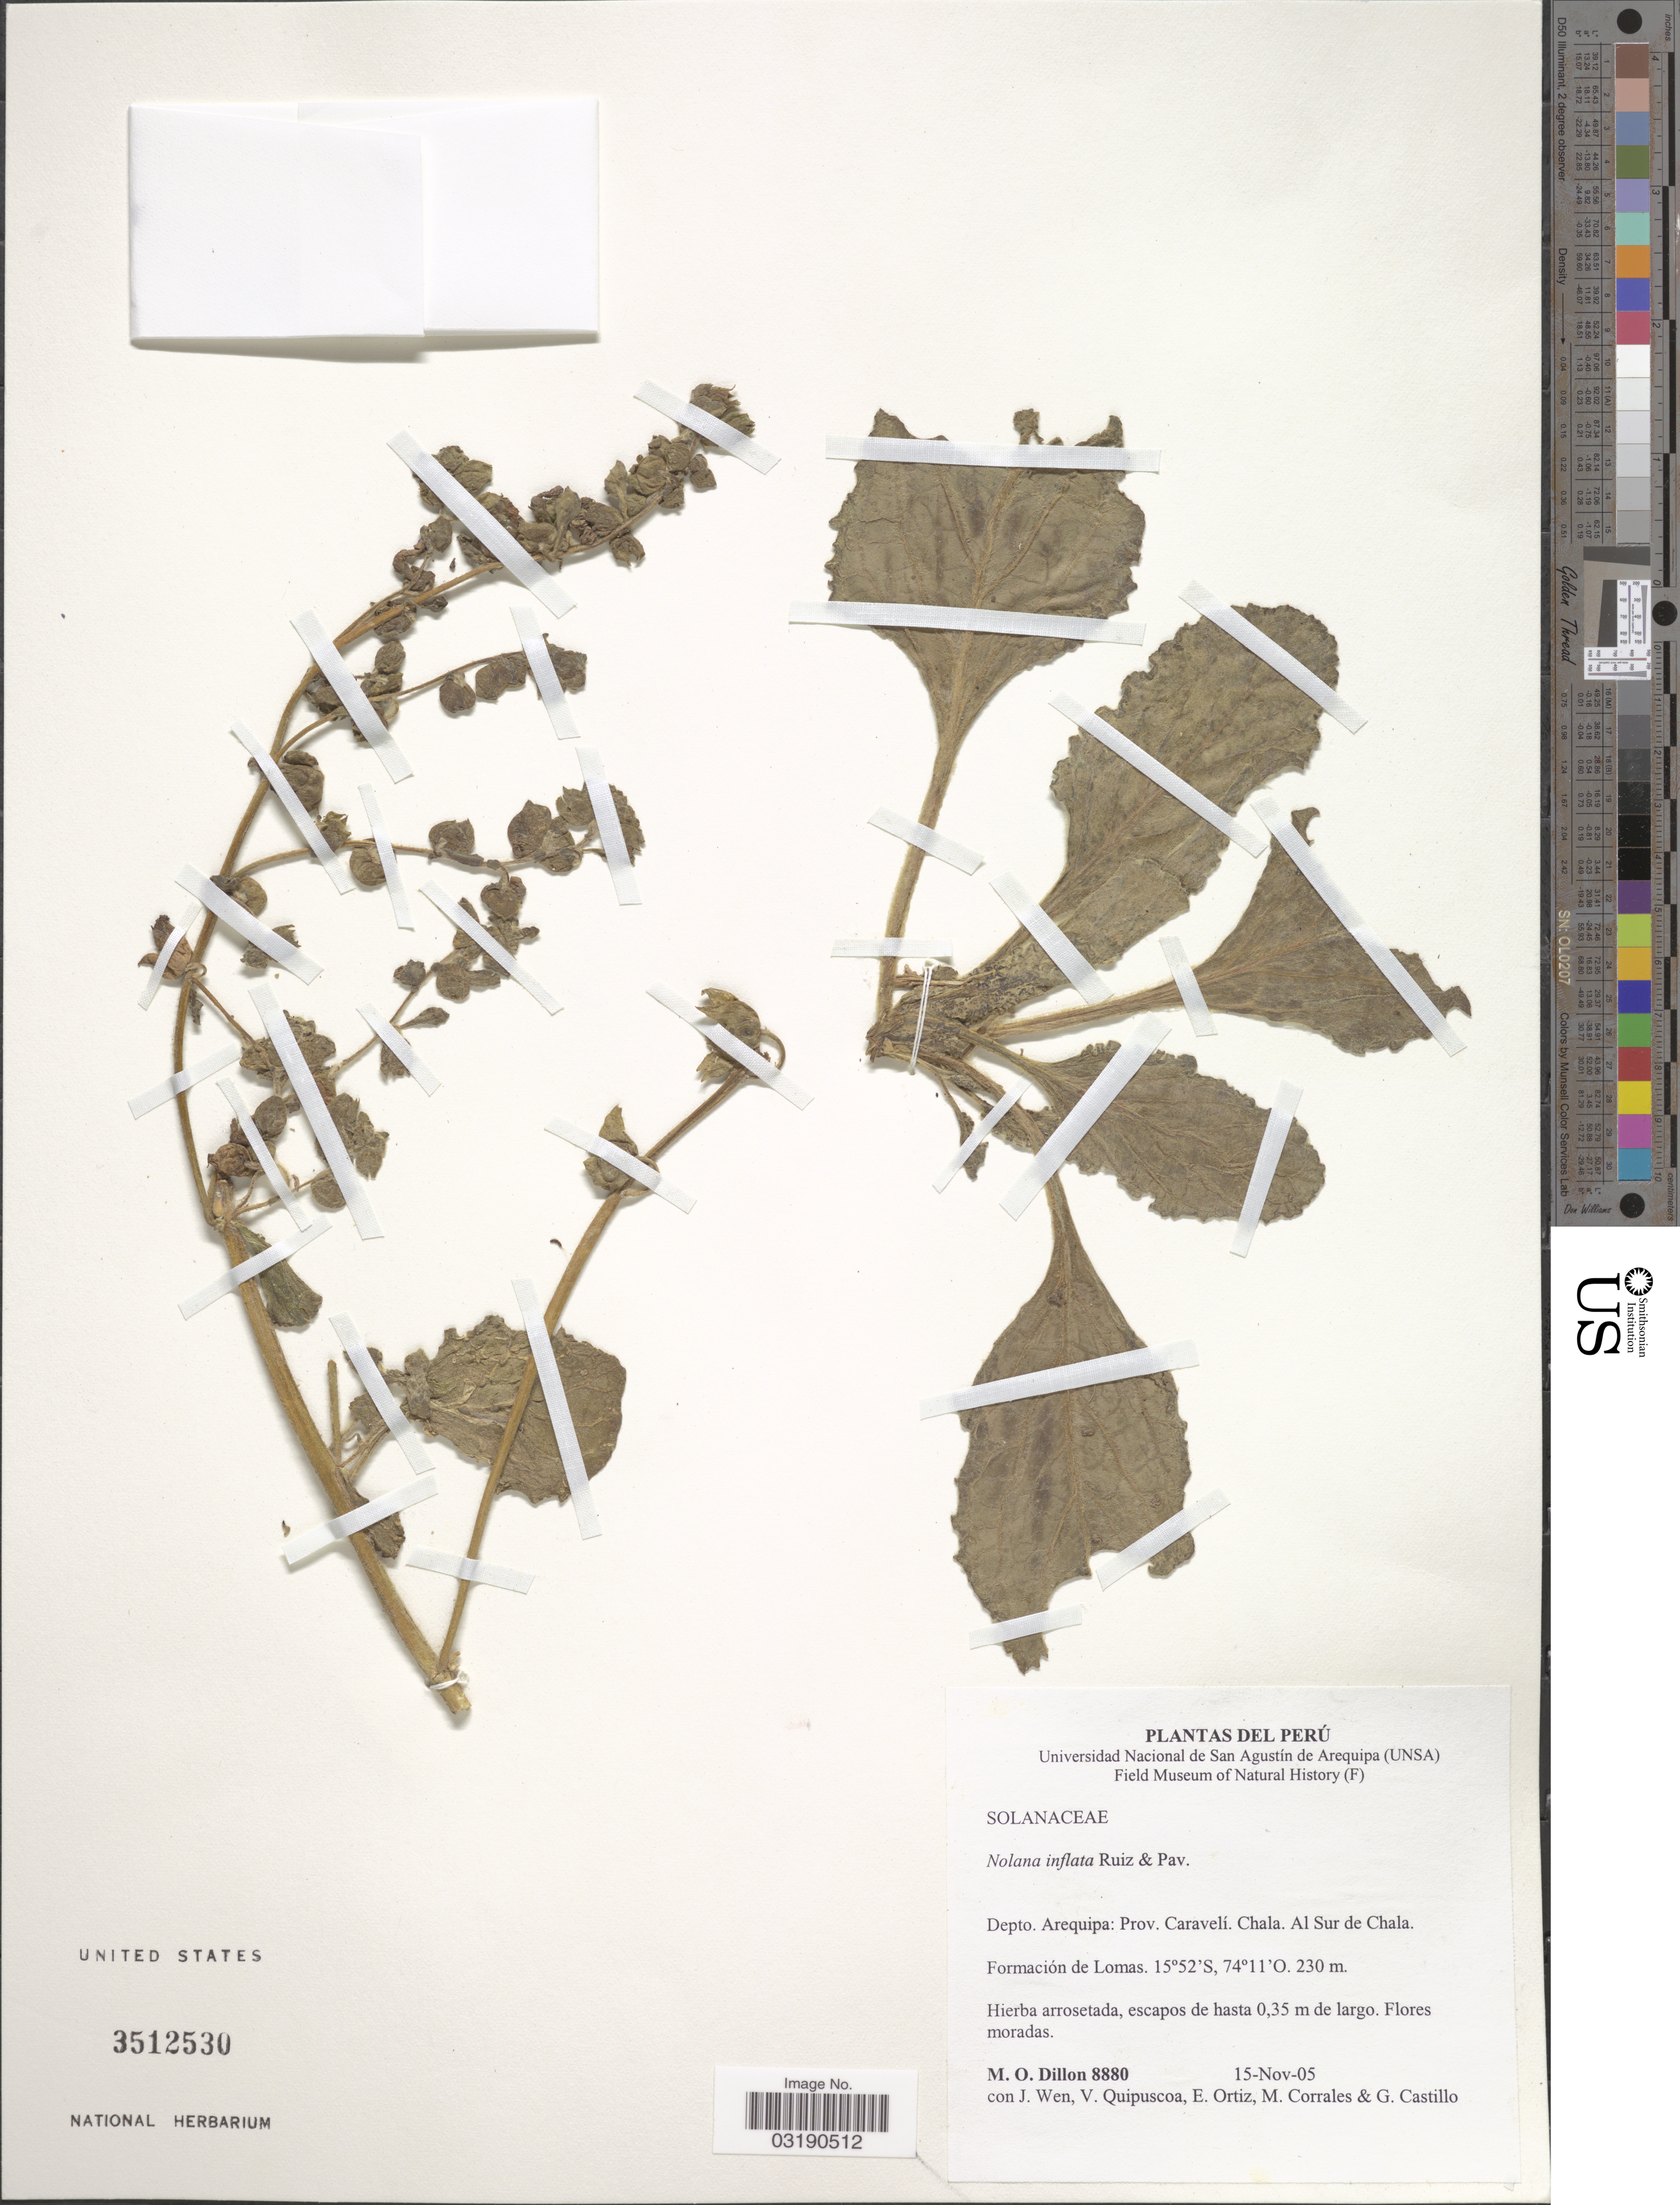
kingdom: Plantae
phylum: Tracheophyta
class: Magnoliopsida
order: Solanales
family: Solanaceae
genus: Nolana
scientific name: Nolana inflata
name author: (Pav.) Ruiz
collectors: M. O. Dillon, J. Wen, V. Quipuscoa, E. Ortiz & et al.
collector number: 8880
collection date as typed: Transcribed d/m/y: 15/11/5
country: Peru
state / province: Arequipa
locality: Depto. Arequipa: Prov. Caravelí, Chala. Al Sur de Chala.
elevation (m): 230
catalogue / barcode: US 3512530